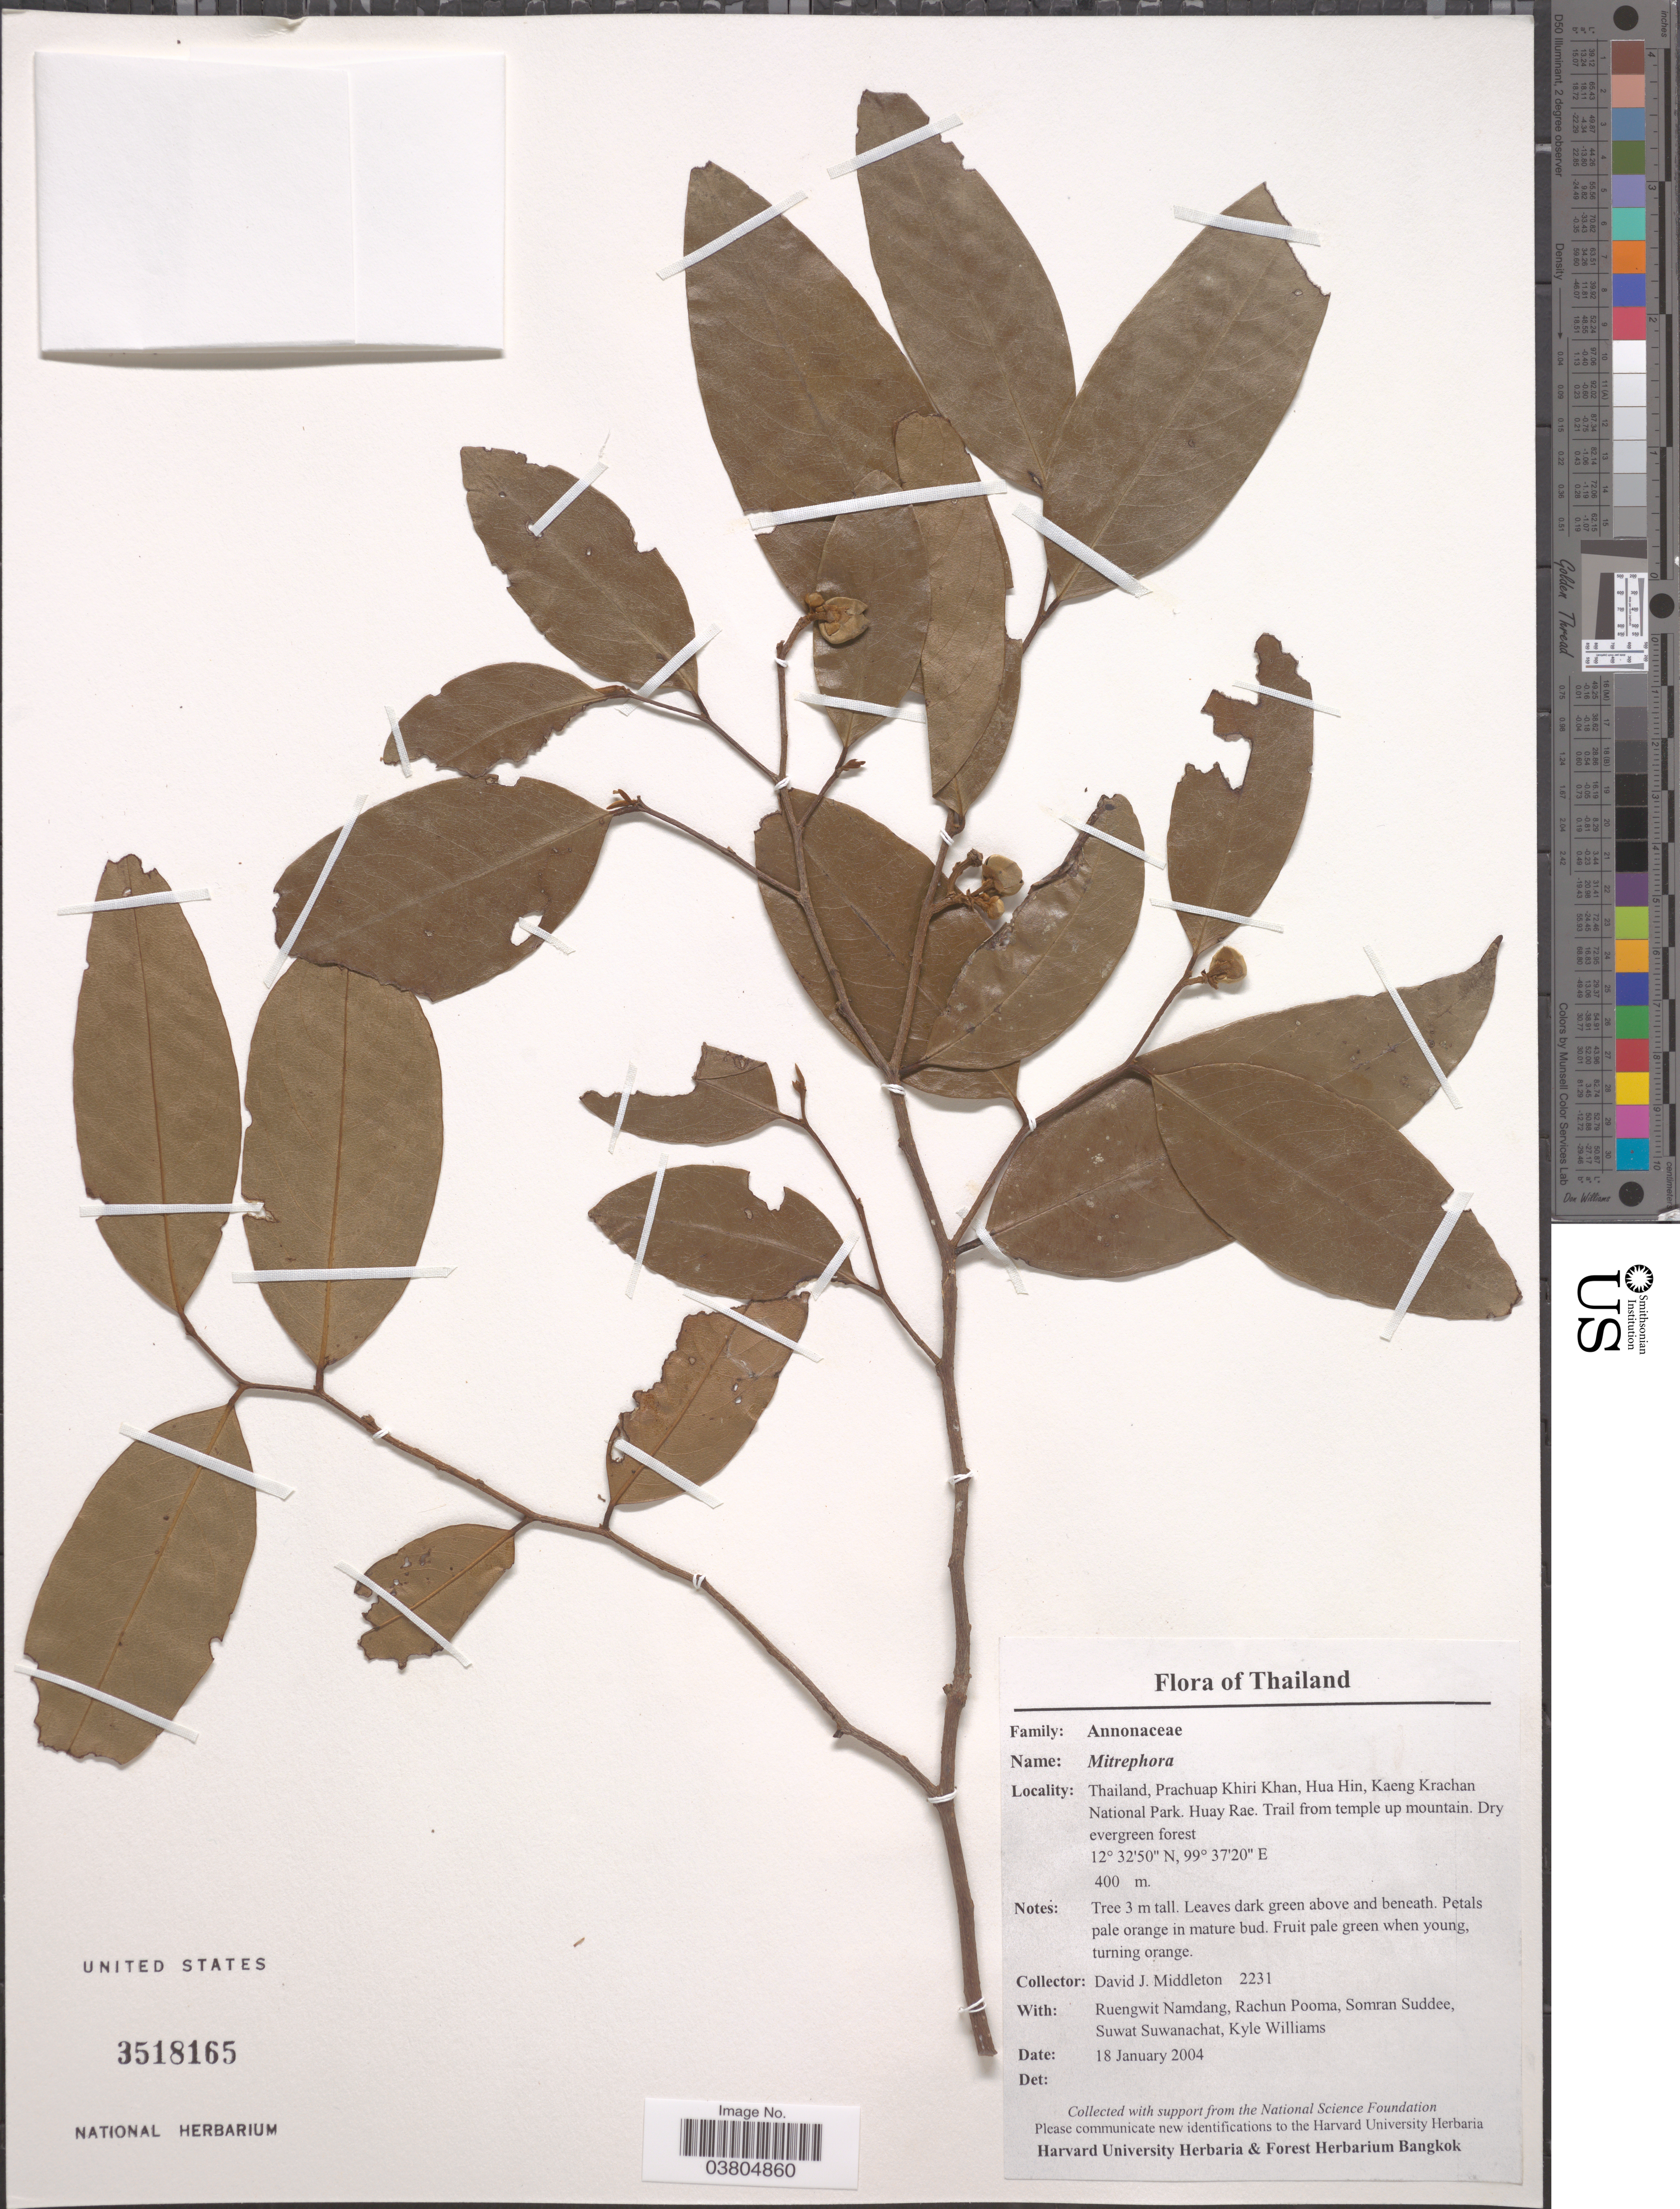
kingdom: Plantae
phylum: Tracheophyta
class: Magnoliopsida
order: Magnoliales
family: Annonaceae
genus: Mitrephora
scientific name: Mitrephora sp.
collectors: D. J. Middleton, R. Namdang, R. Pooma, S. Suddee & et al.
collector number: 2231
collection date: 2004-01-18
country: Thailand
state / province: Prachuap Khiri Khan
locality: Hua Hin, Kaeng Krachan National Park. Huay Rae.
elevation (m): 400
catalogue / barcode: US 3518165